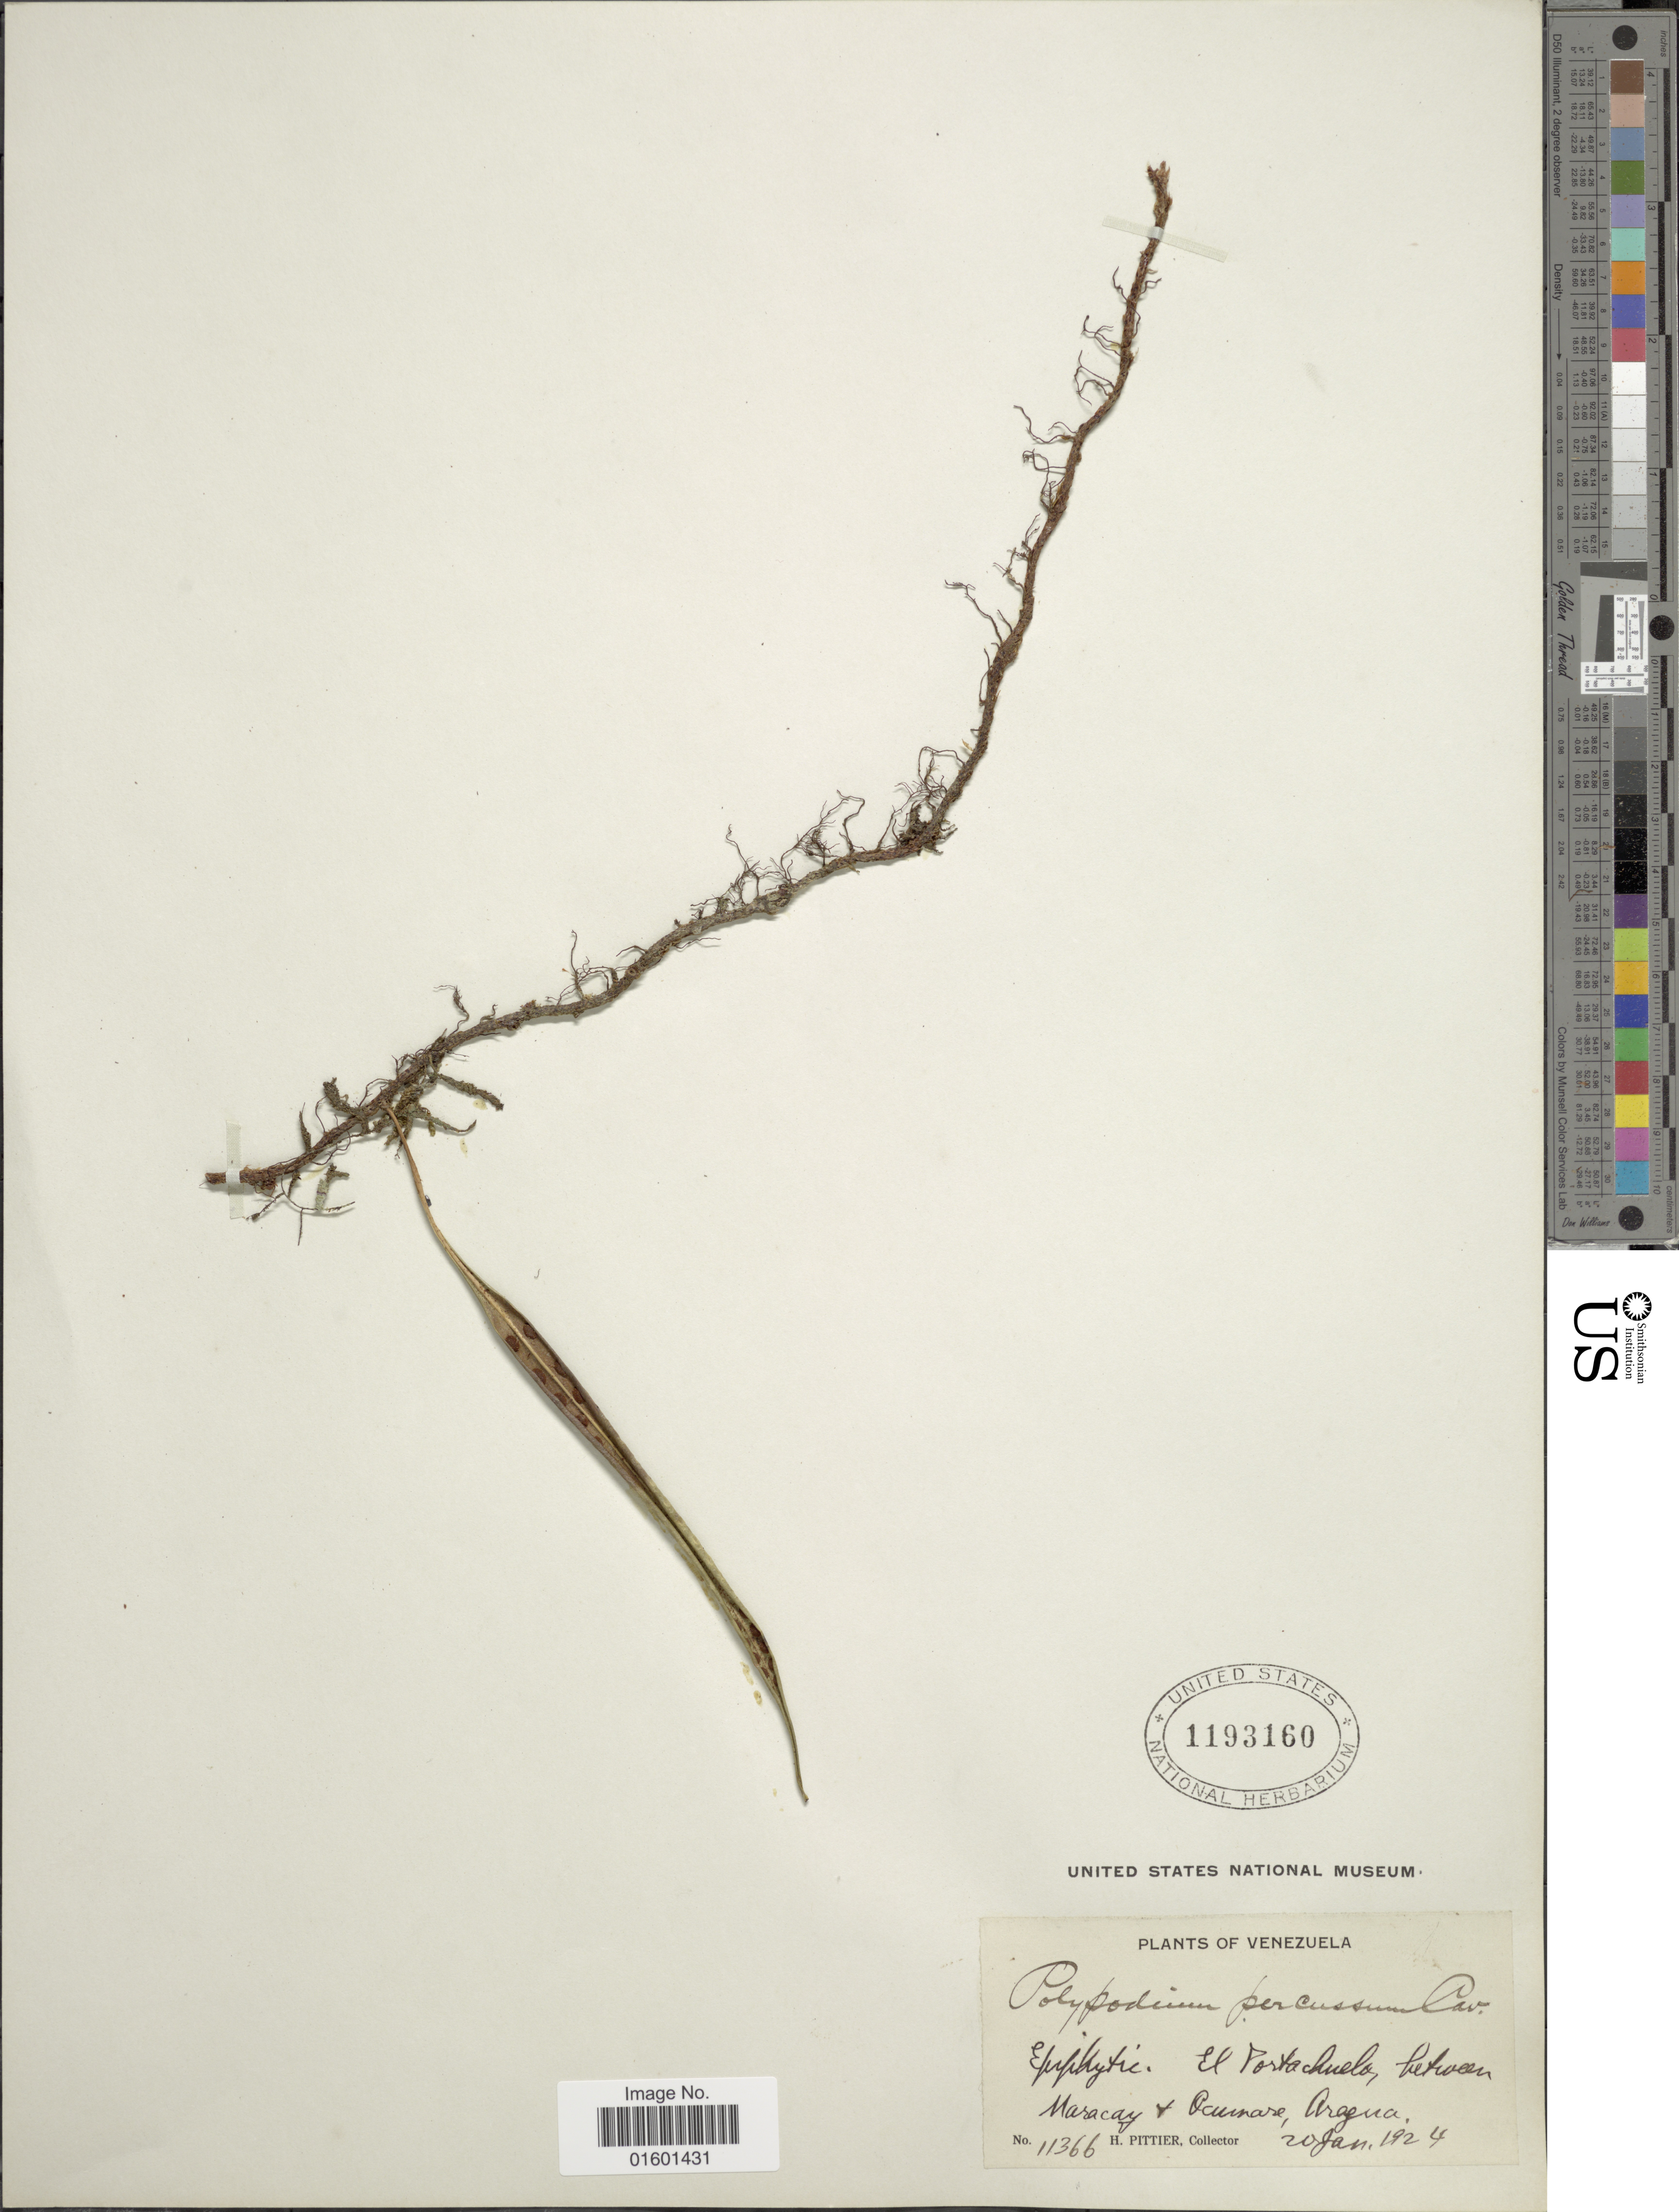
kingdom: Plantae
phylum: Tracheophyta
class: Polypodiopsida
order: Polypodiales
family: Polypodiaceae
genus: Microgramma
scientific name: Microgramma percussa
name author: (Cav.) de la Sota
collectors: H. F. Pittier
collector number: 11366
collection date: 1924-01-20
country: Venezuela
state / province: Aragua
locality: El Portachuela, between Maracay and Ocumare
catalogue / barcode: US 1193160